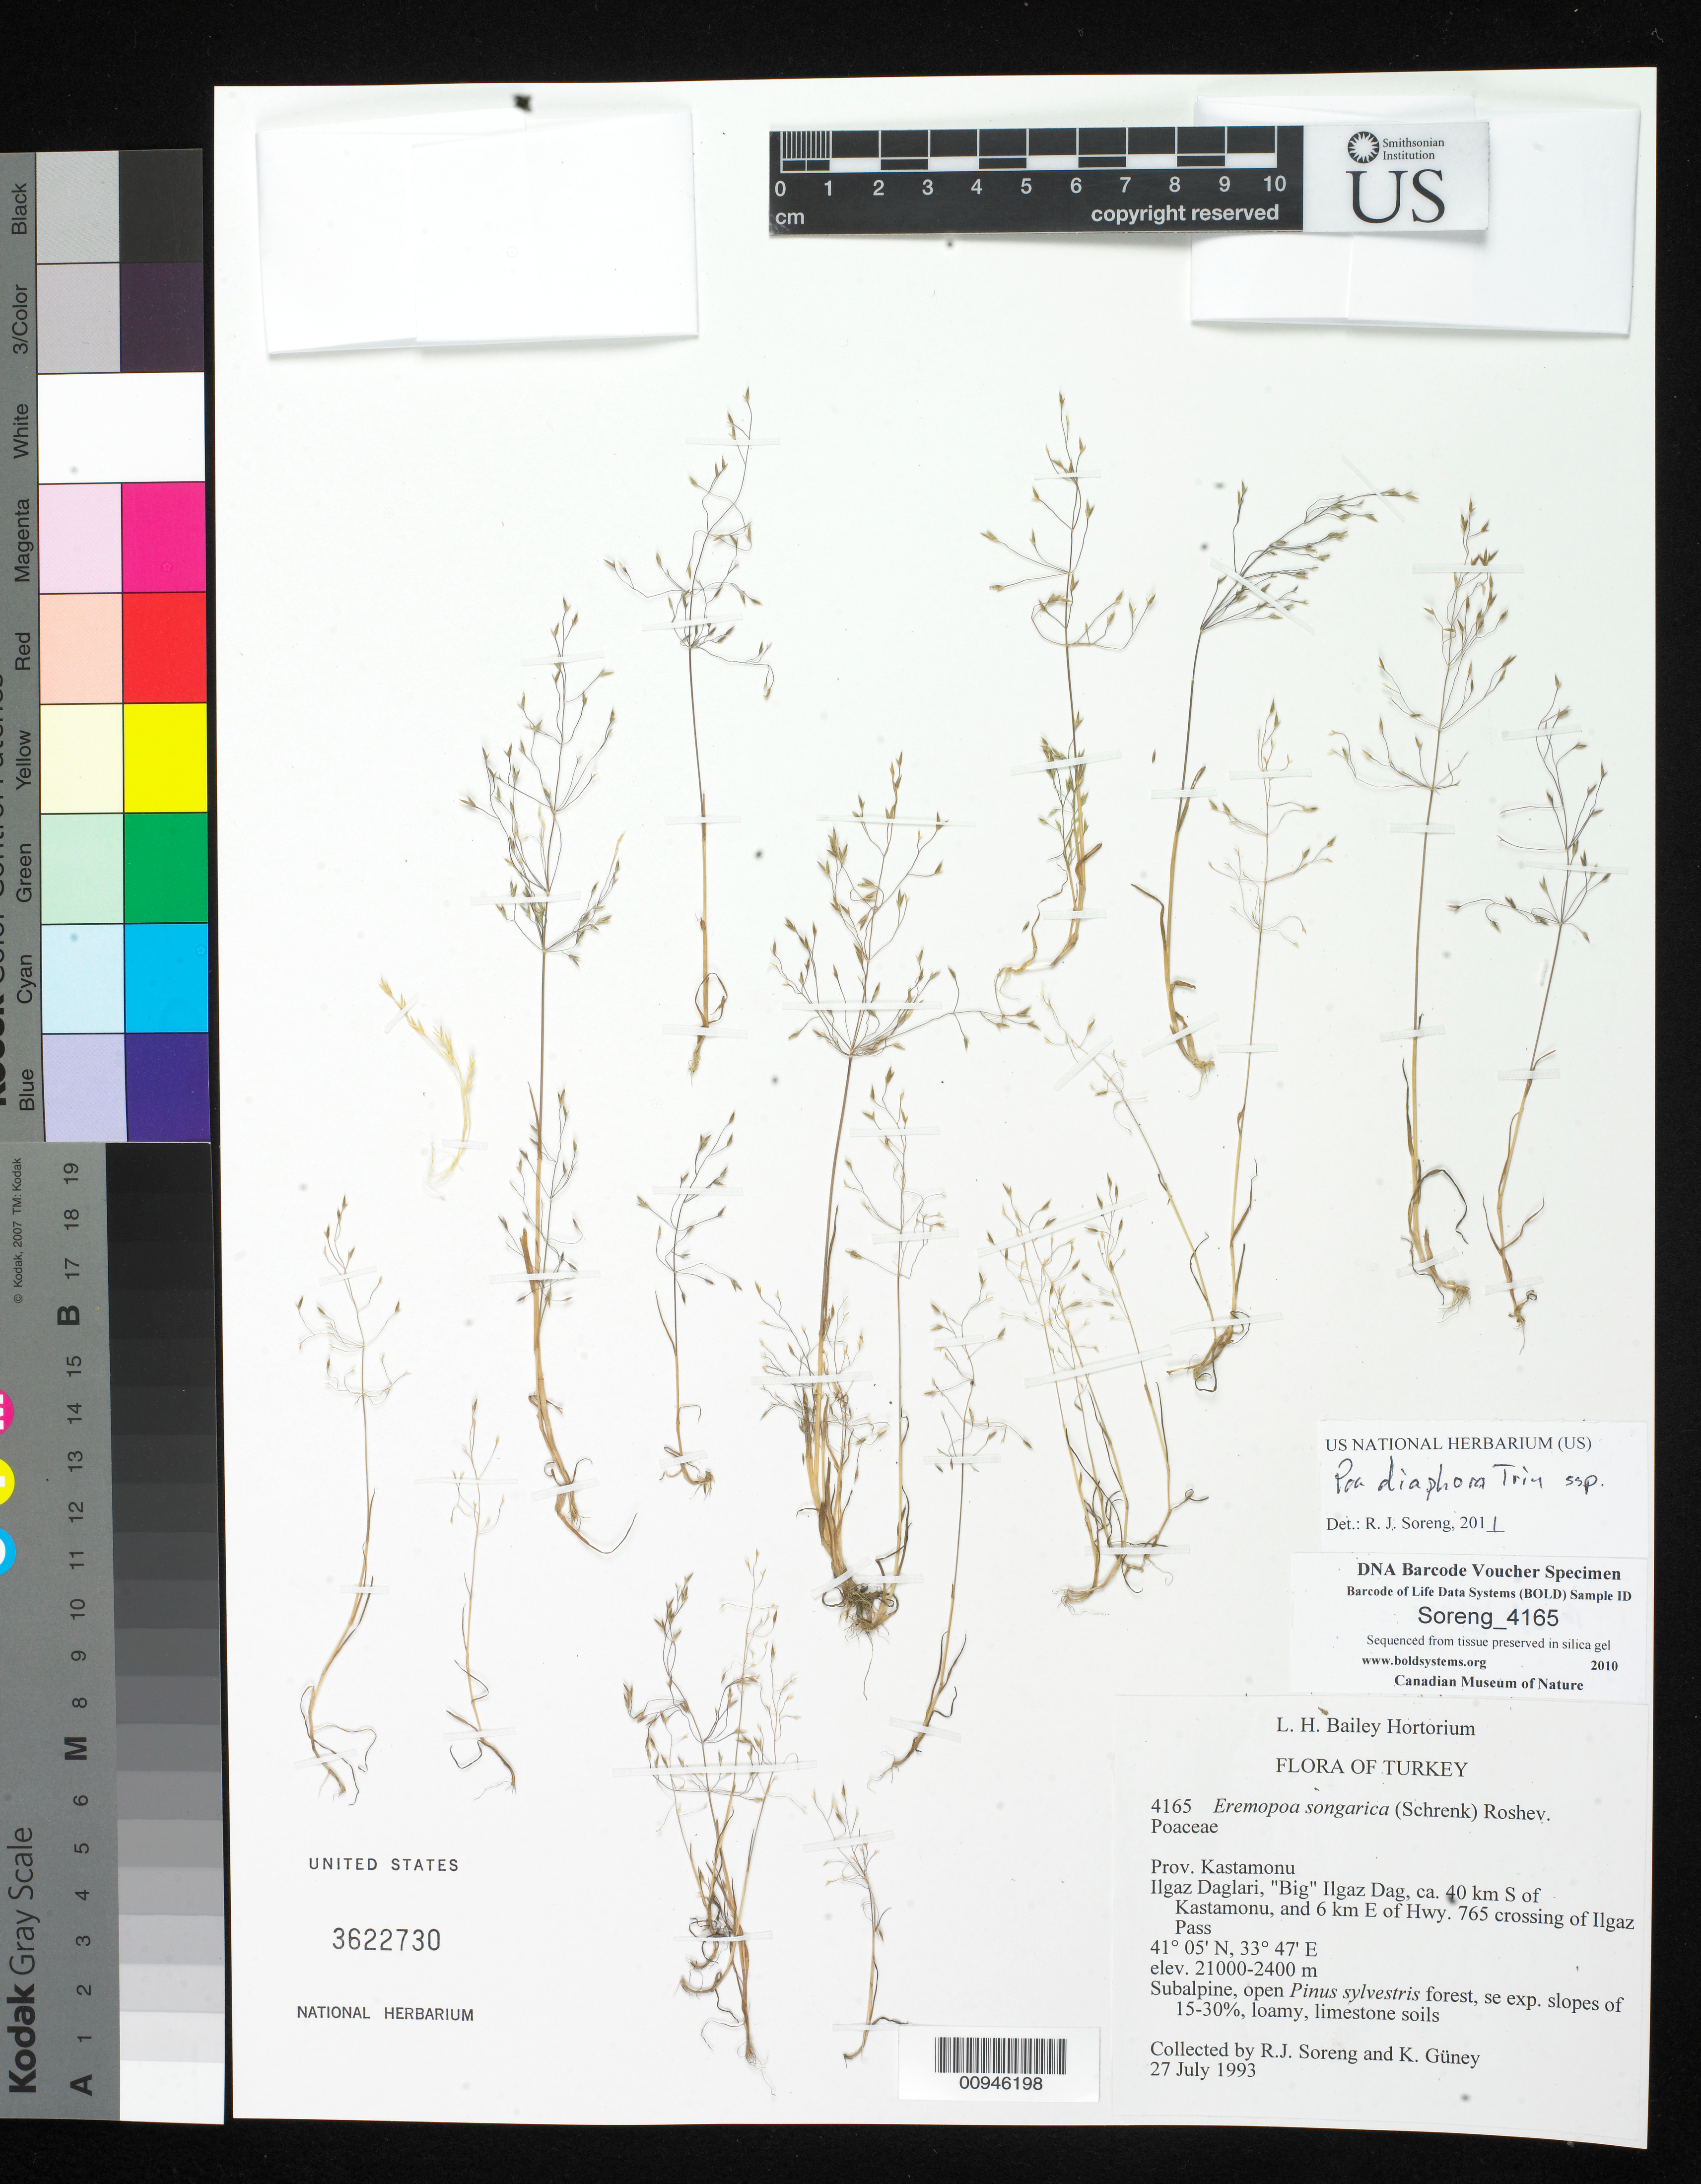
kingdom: Plantae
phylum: Tracheophyta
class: Liliopsida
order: Poales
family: Poaceae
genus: Poa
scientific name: Poa diaphora subsp. diaphora var. songarica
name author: (Schrenk ex Fisch. & C.A. Mey.) Soreng et al.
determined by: Soreng, Robert J., Research Associate (BOT), Smithsonian Institution - National Museum of Natural History (UNITED STATES)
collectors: R. J. Soreng & K. Guney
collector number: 4165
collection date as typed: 27 Jul 1993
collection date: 1993-07-27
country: Turkey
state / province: Corum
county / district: Ilgaz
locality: Big Ilgaz Dag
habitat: Subalpine forests of Pinus sylvestris and meadows to alpine ridge tops, limestone, E exp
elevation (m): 2104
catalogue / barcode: US 3622730